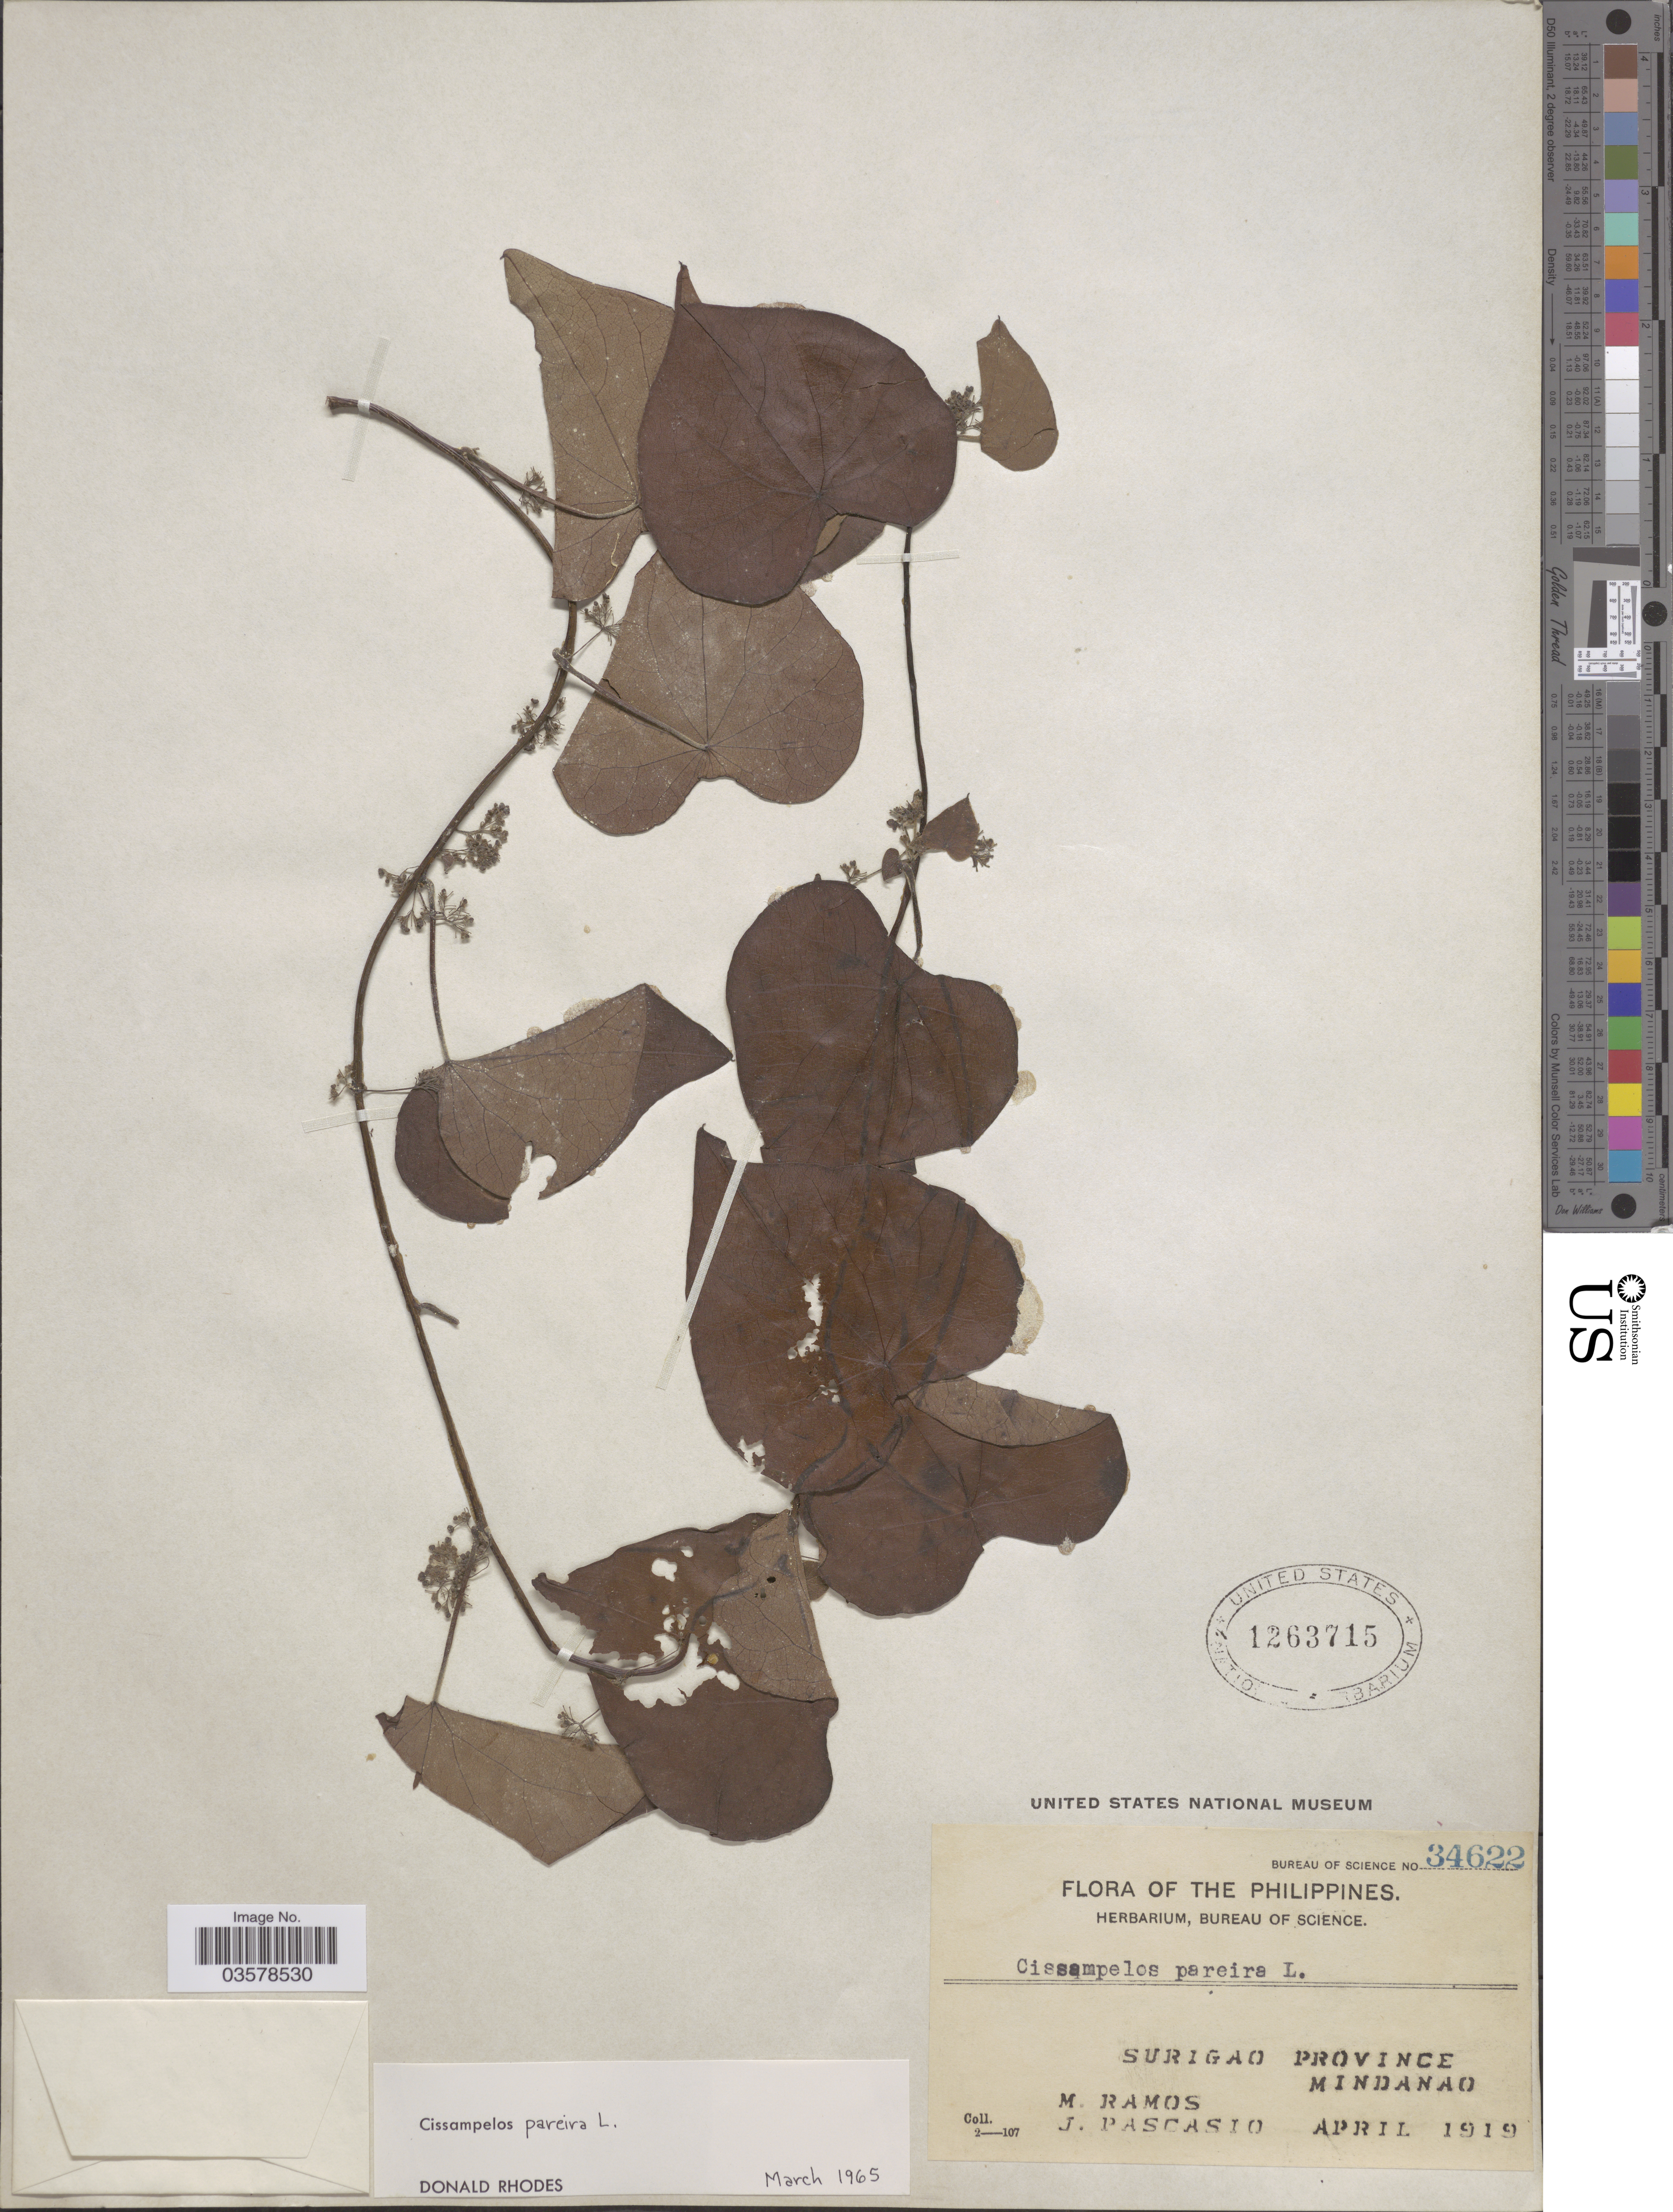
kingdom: Plantae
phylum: Tracheophyta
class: Magnoliopsida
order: Ranunculales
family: Menispermaceae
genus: Cissampelos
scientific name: Cissampelos pareira var. hirsuta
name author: (Buch.-Ham. ex DC.) Forman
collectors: M. Ramos & J. Pascasio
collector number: Bureau of Science 34622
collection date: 1919-04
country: Philippines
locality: Surigao Province Mindanao.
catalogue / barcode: US 1263715